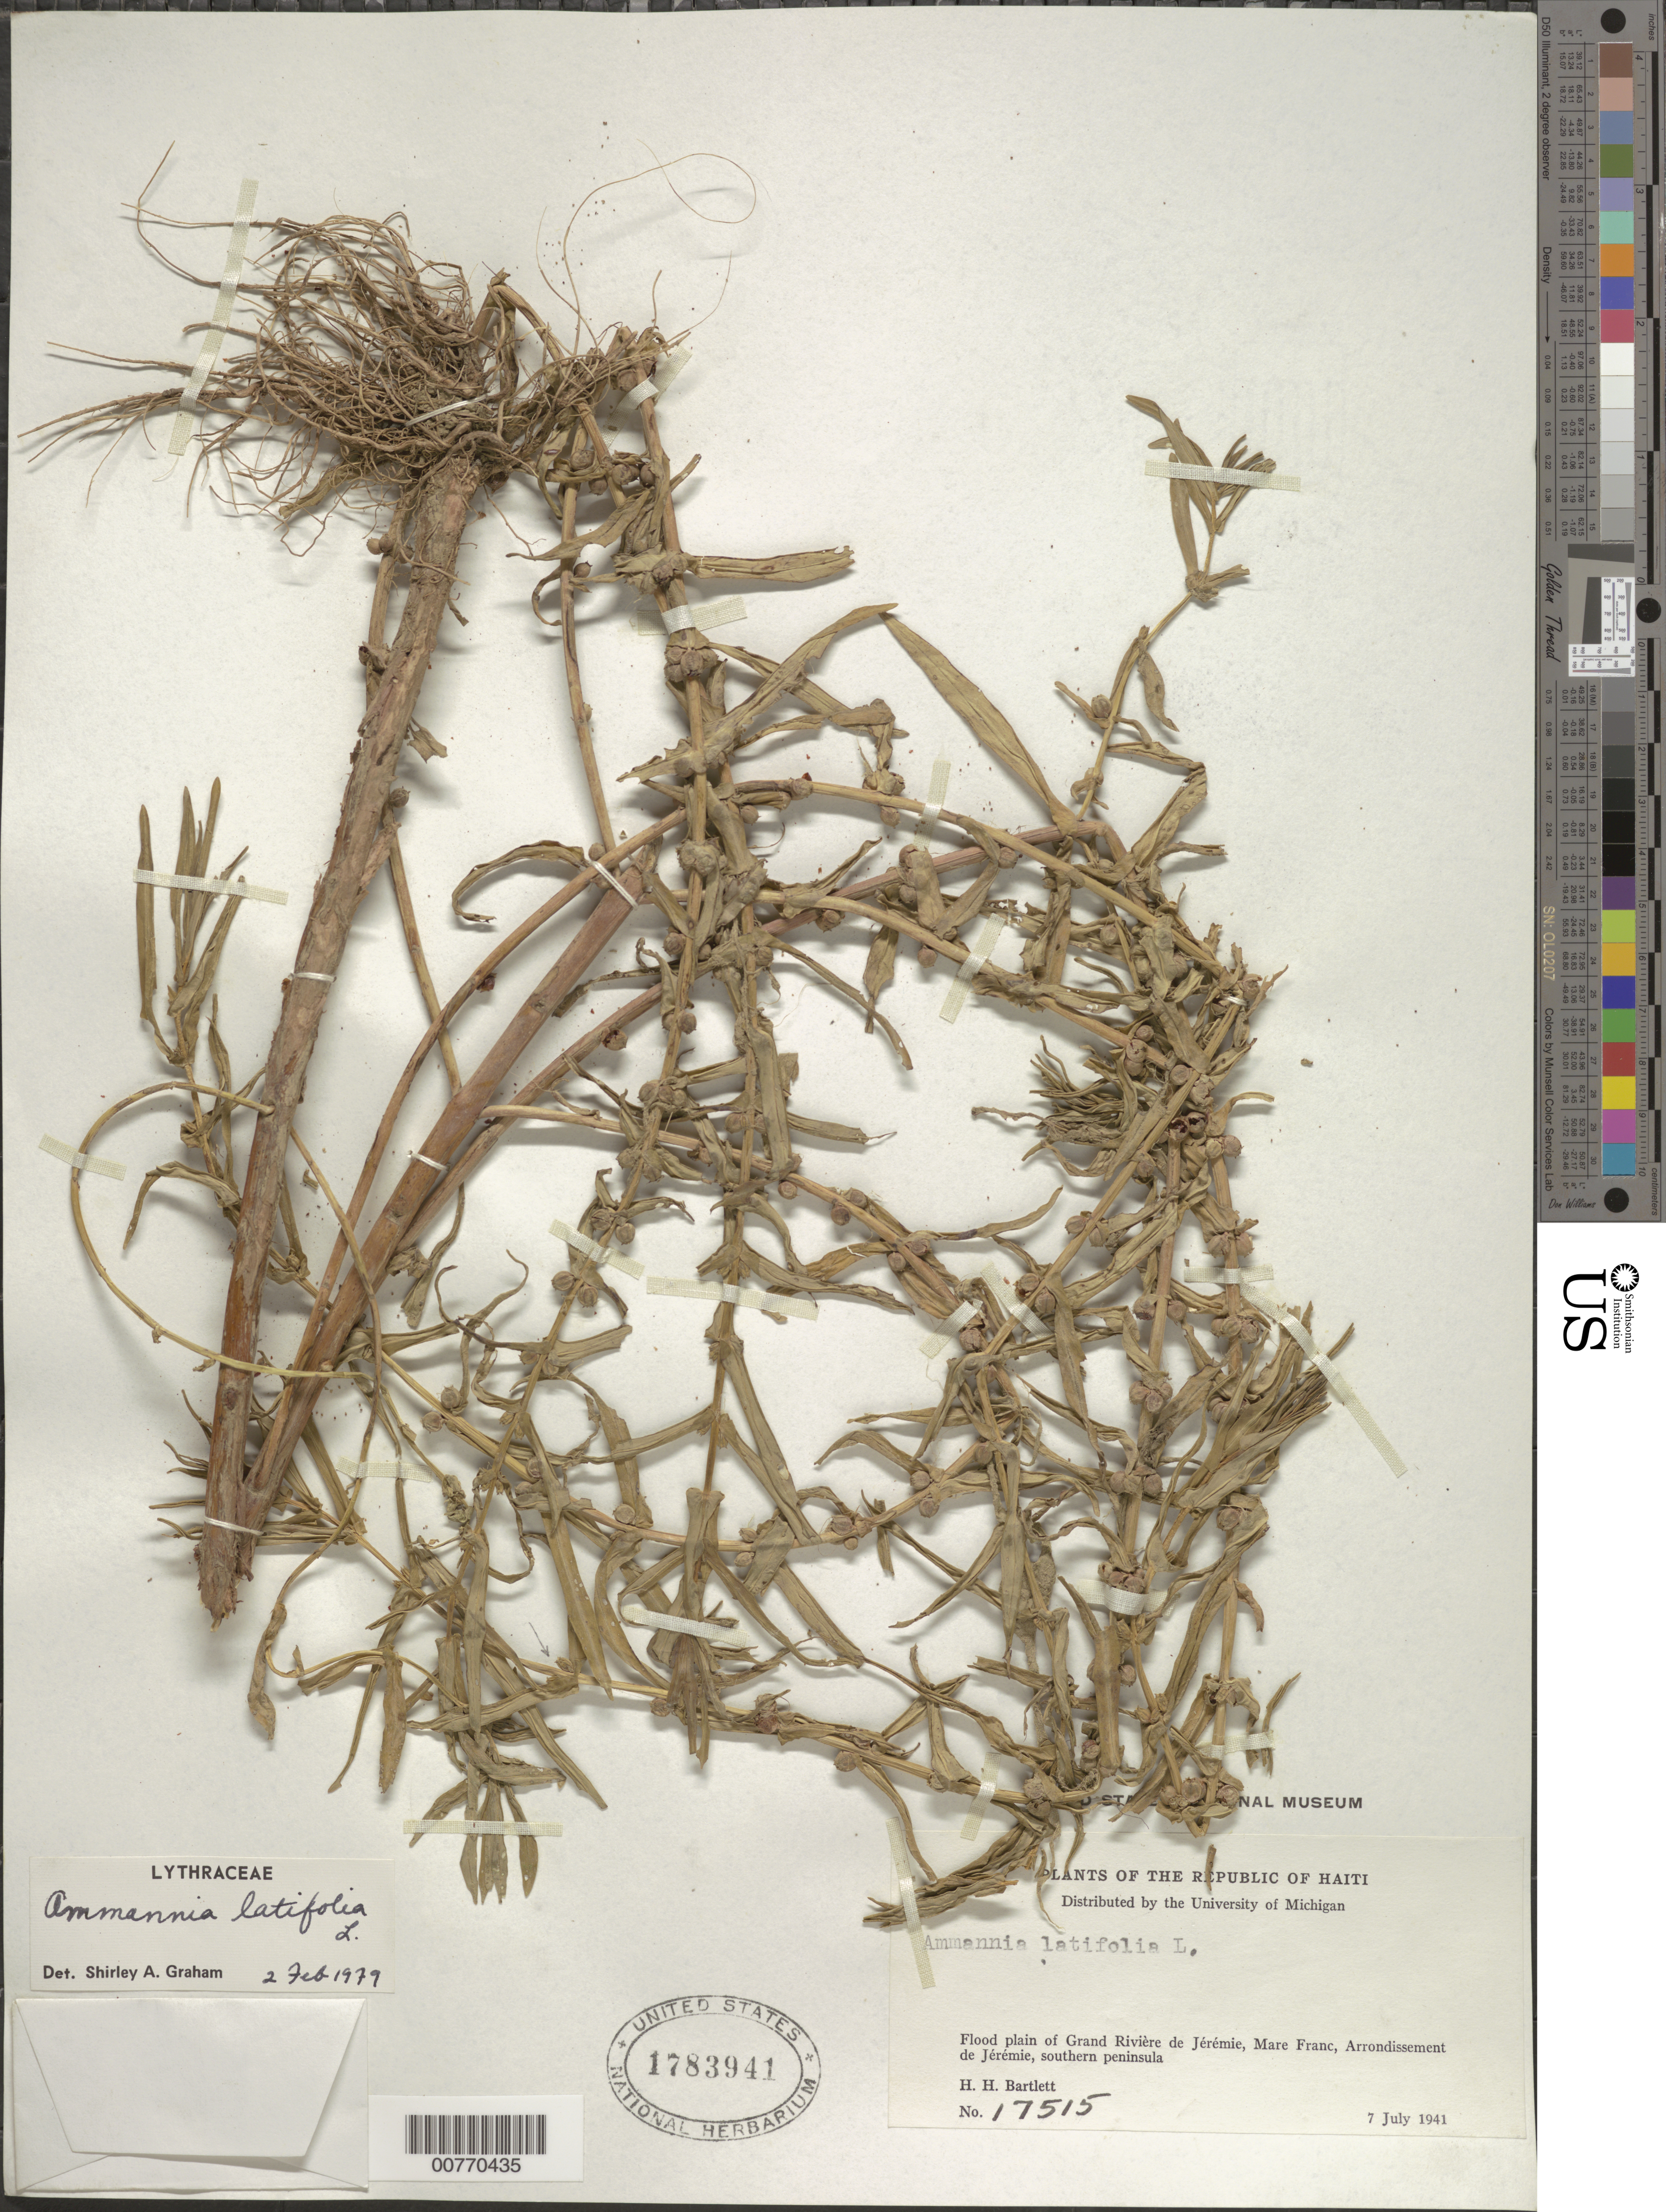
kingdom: Plantae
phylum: Tracheophyta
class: Magnoliopsida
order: Myrtales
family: Lythraceae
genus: Ammannia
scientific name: Ammannia latifolia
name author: L.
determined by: Graham, Shirley Ann Tousch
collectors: H. H. Bartlett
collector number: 17515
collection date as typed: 07 Jul 1941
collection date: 1941-07-07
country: Haiti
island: Hispaniola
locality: Frand Rivière de Jérémie, Mare Franc, Arrondissement de Jérémie, southern peninsula.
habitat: Flood plain of river.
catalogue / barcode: US 1783941